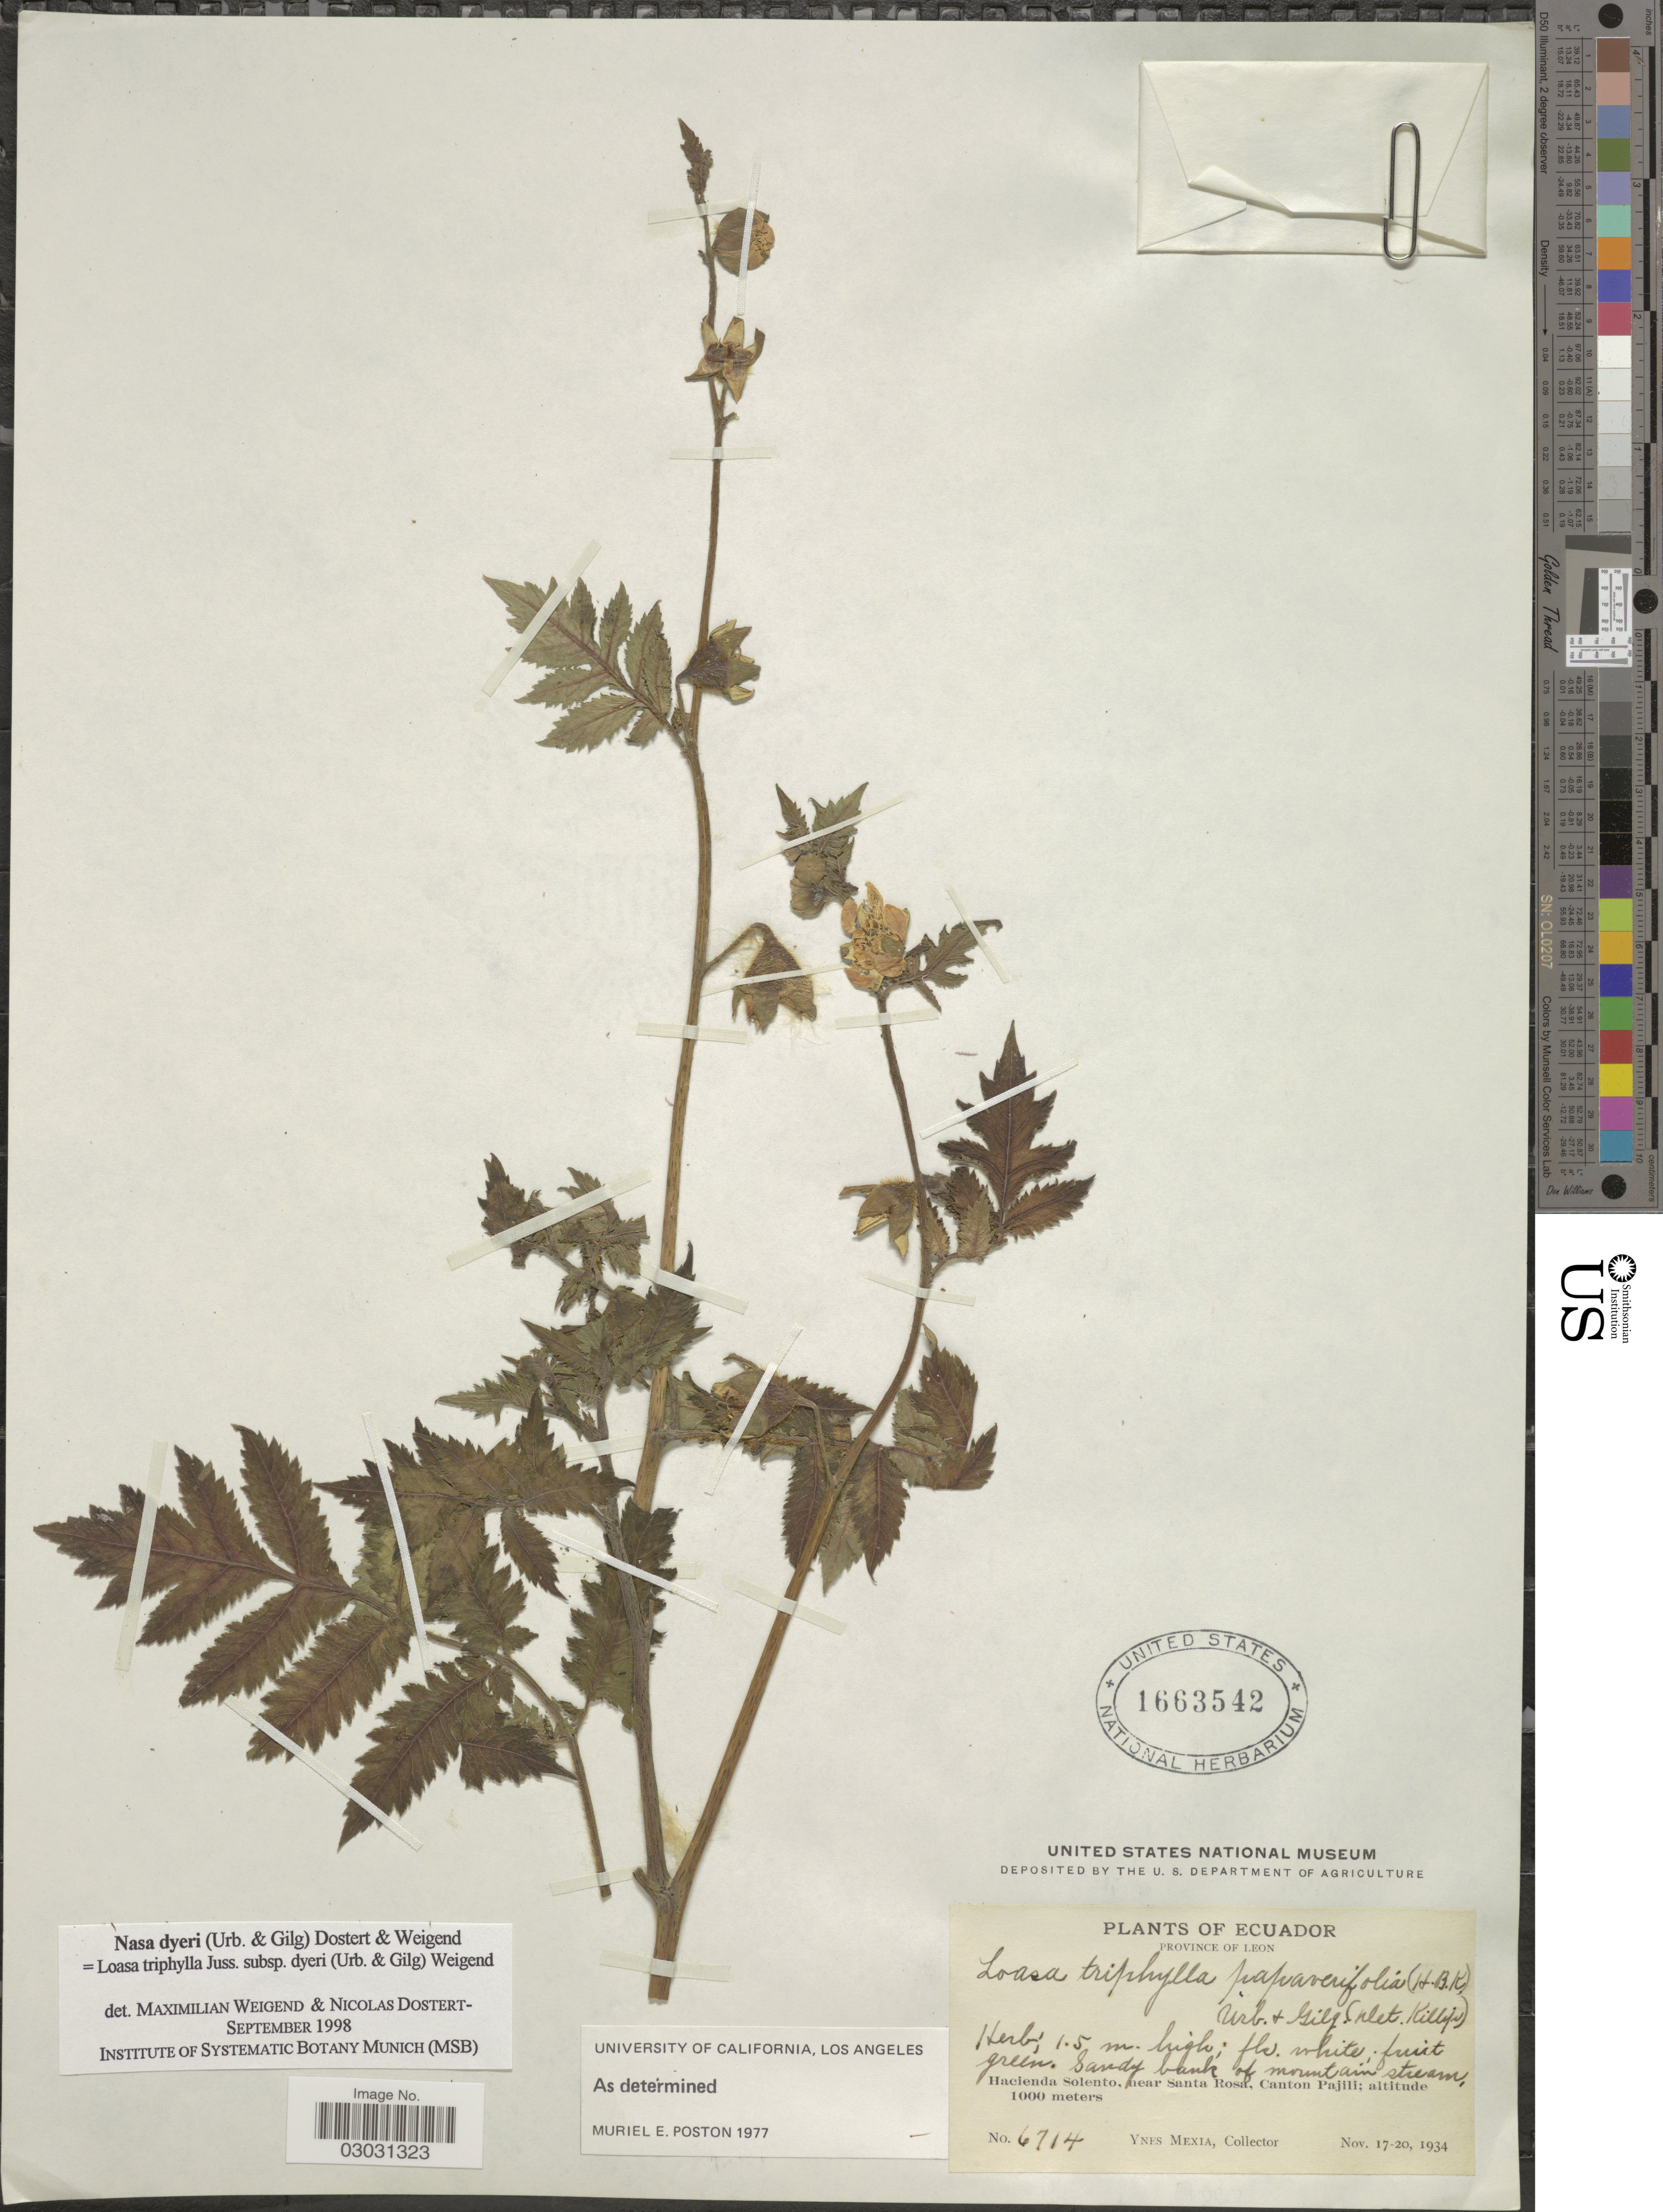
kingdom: Plantae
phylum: Tracheophyta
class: Magnoliopsida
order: Cornales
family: Loasaceae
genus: Nasa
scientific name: Nasa dyeri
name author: (Urb. & Gilg) Weigend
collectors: Y. Mexia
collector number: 6714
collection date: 1934-11-17/1934-11-20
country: Ecuador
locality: Province of Leon, Hacienda Solento, near Santa Rosa, Canton Pajili.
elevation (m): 1000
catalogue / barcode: US 1663542